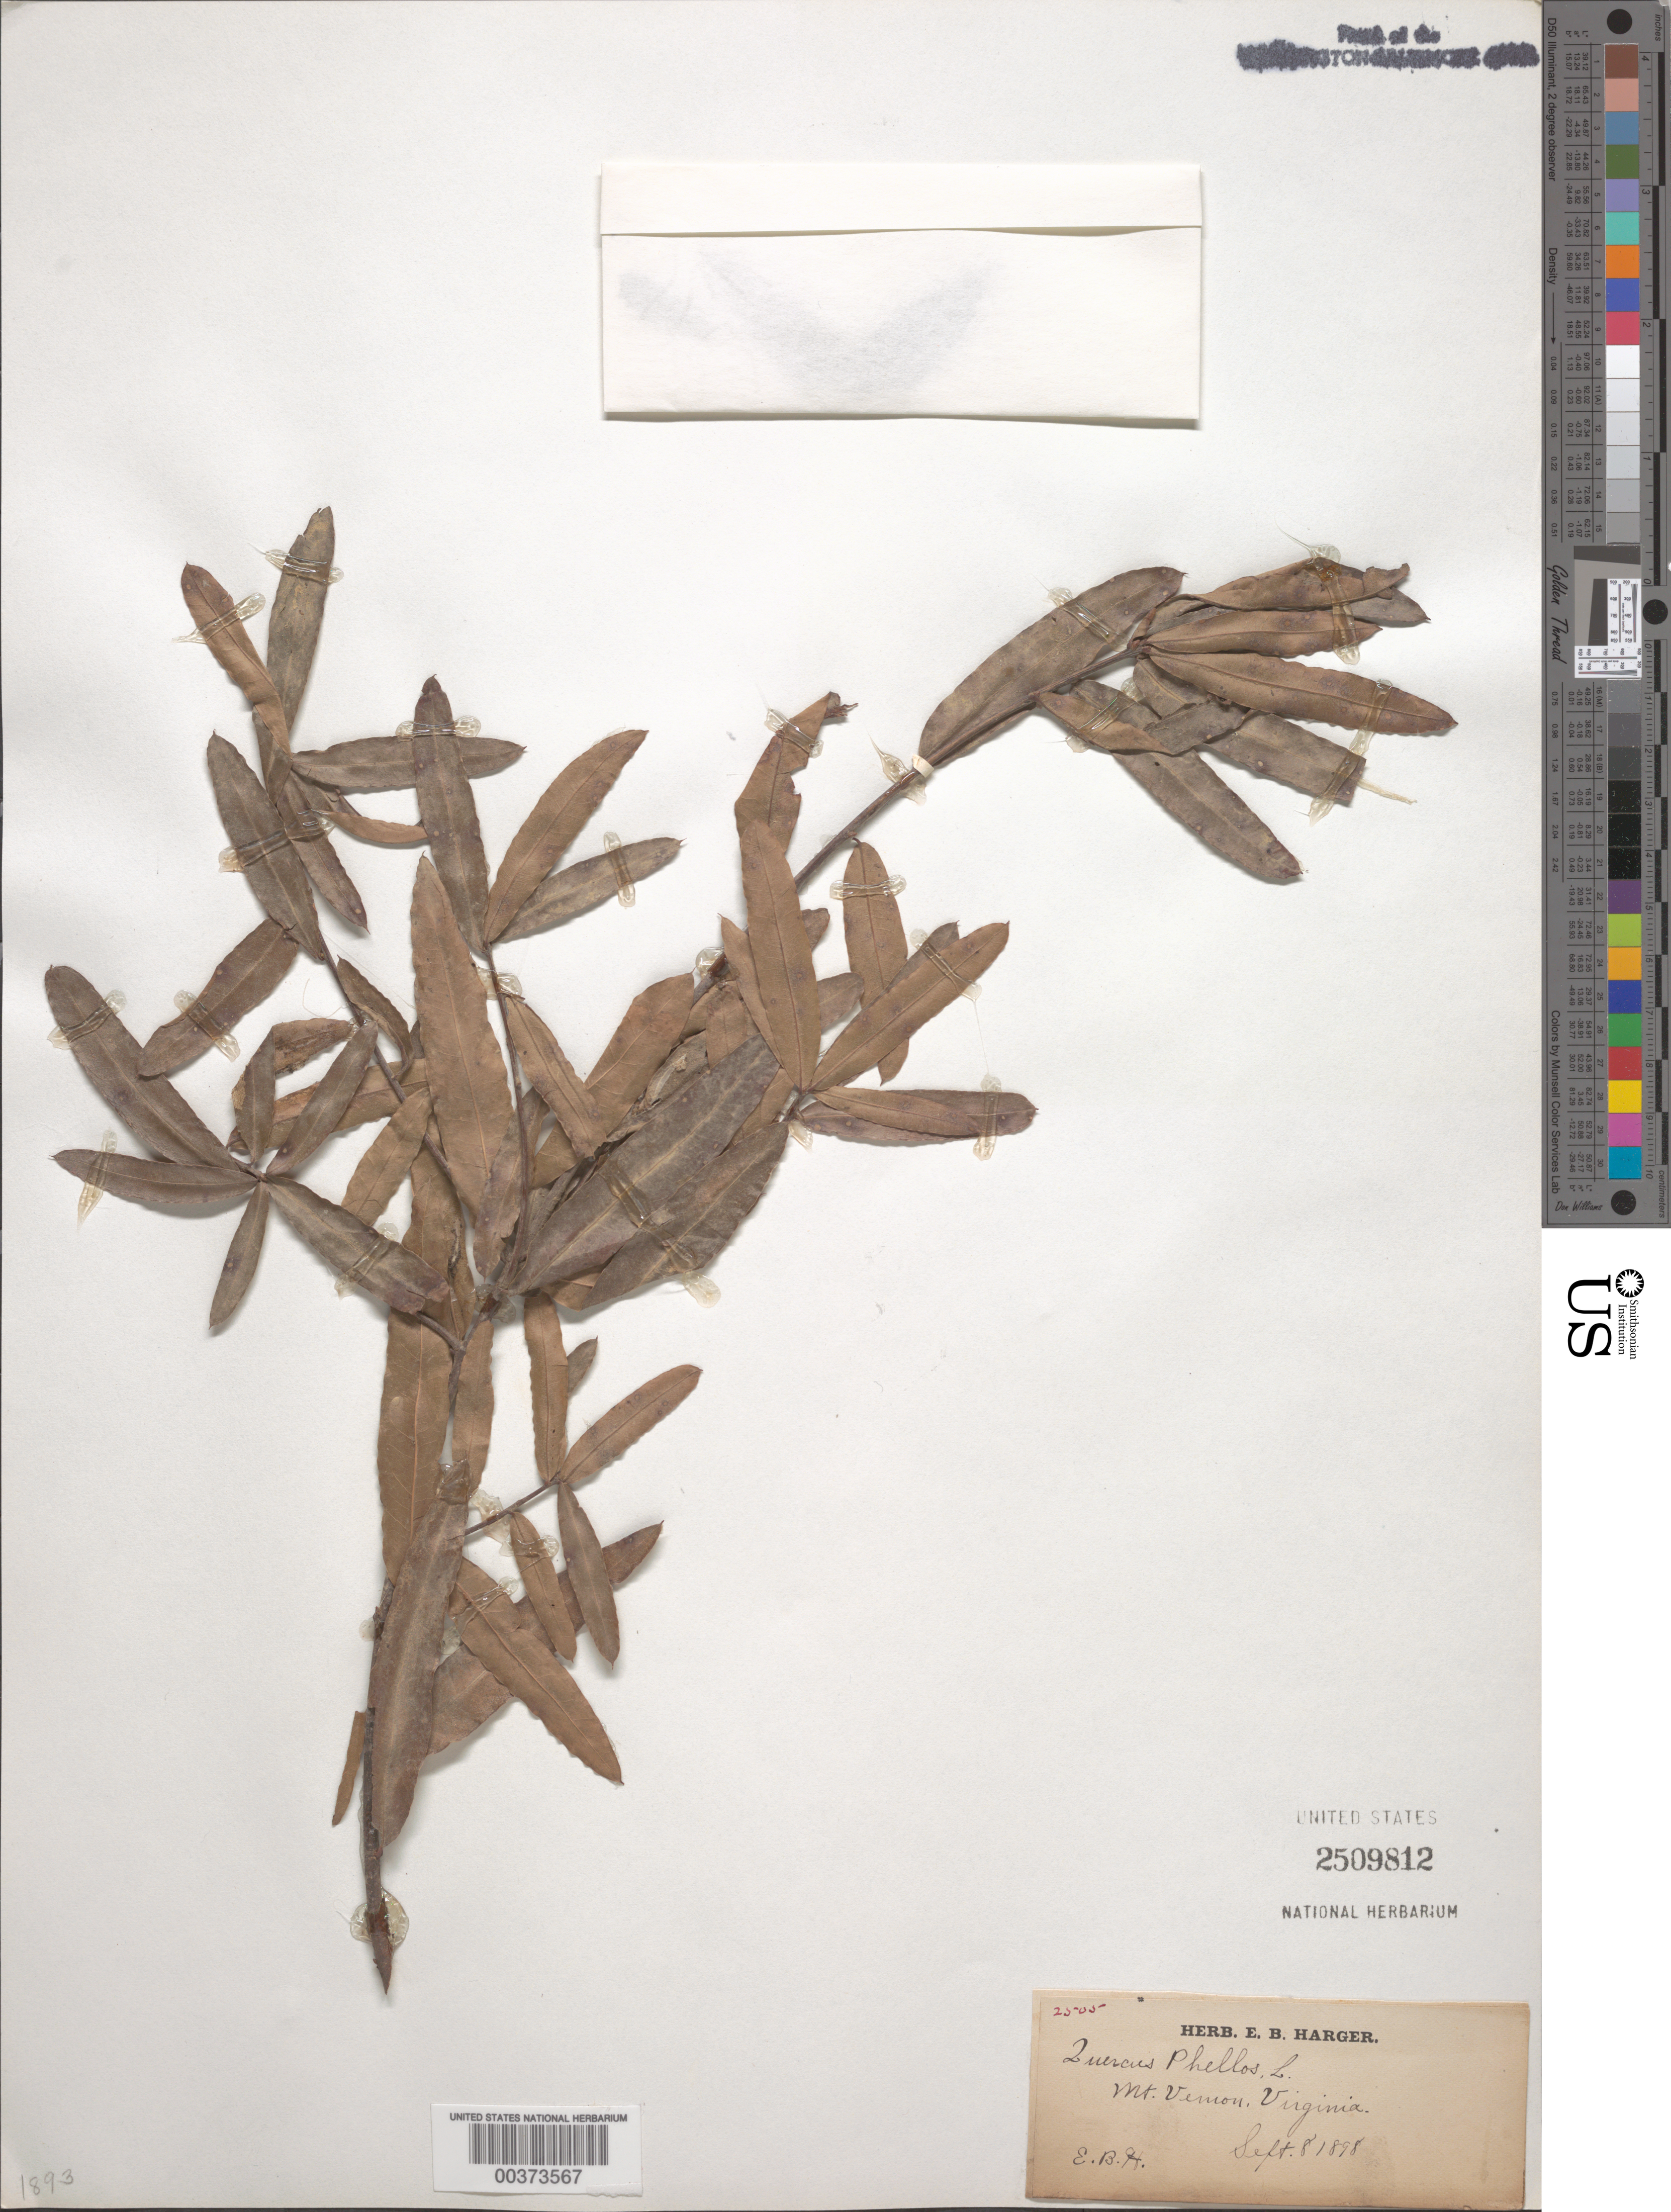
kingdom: Plantae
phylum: Tracheophyta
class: Magnoliopsida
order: Fagales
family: Fagaceae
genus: Quercus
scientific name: Quercus phellos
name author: L.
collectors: E. B. Harger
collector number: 2505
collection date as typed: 08 Sep 1898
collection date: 1898-09-08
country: United States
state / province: Virginia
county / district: Fairfax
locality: Mount Vernon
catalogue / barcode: US 2509812